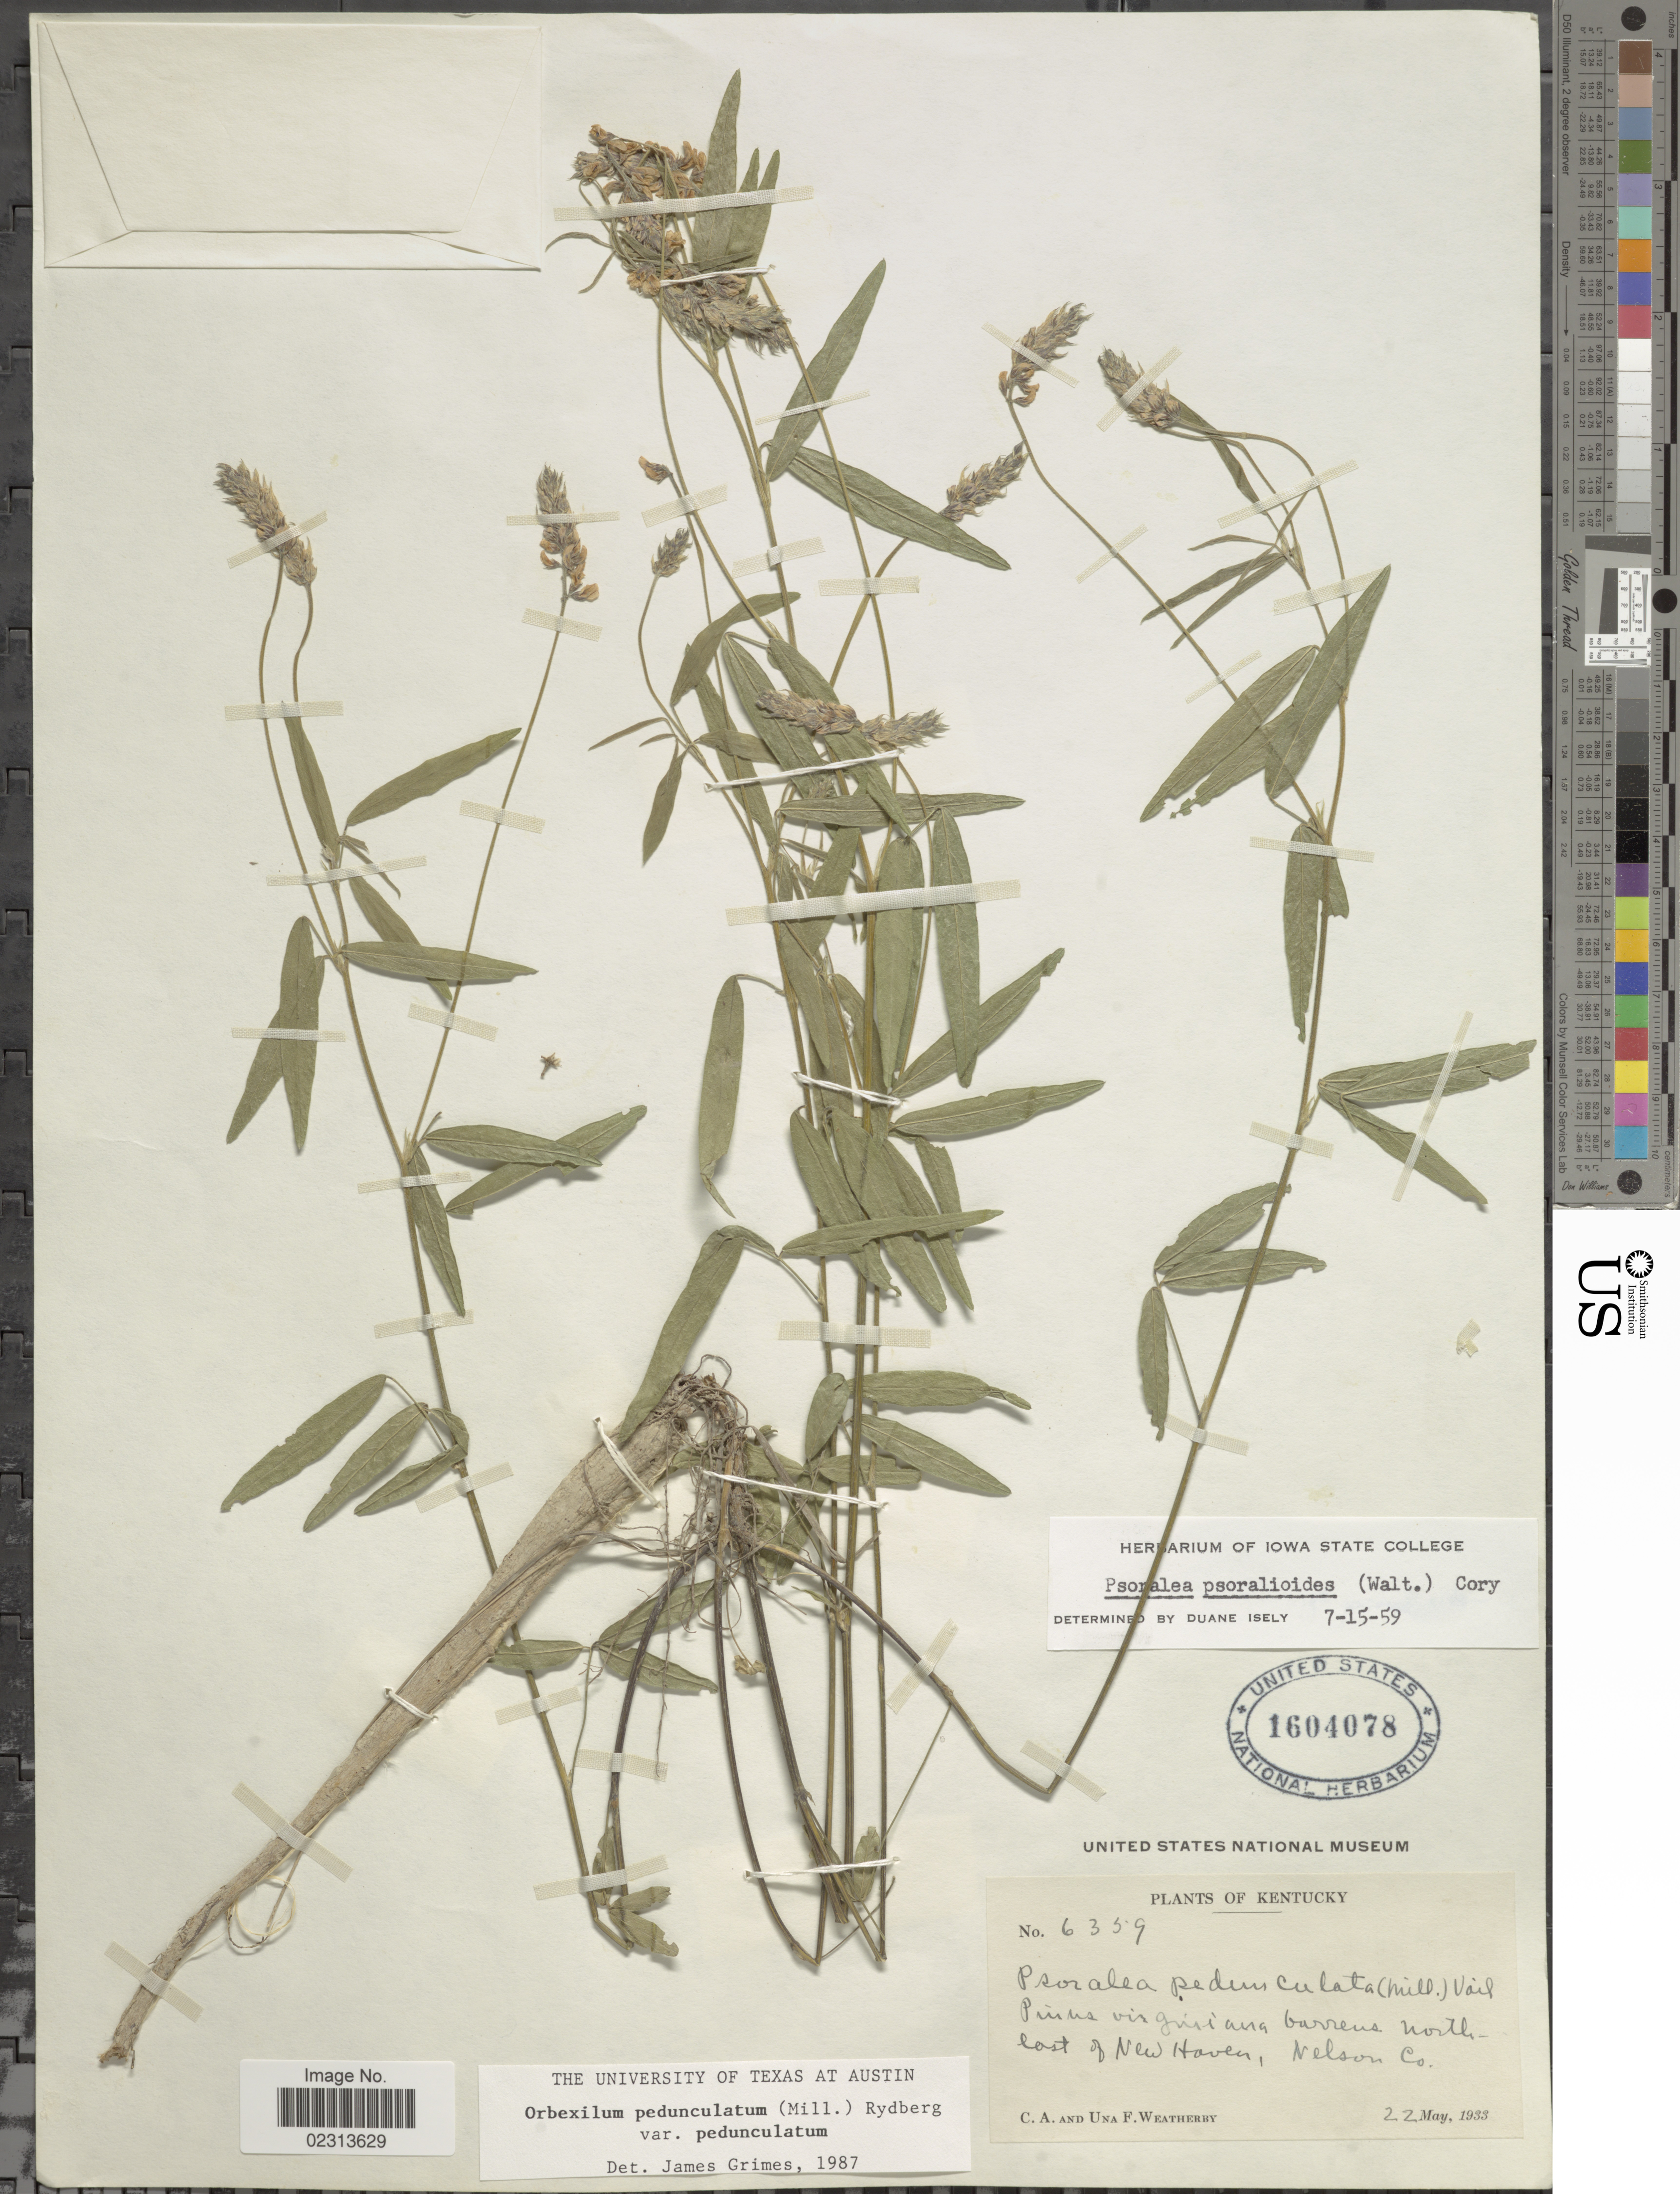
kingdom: Plantae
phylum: Tracheophyta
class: Magnoliopsida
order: Fabales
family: Fabaceae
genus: Orbexilum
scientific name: Orbexilum pedunculatum var. pedunculatum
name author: (Miller) Rydberg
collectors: C. A. Weatherby & U. Weatherby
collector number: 6359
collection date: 1933-05-22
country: United States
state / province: Kentucky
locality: North east of New Haven, Nelson Co.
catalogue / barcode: US 1604078